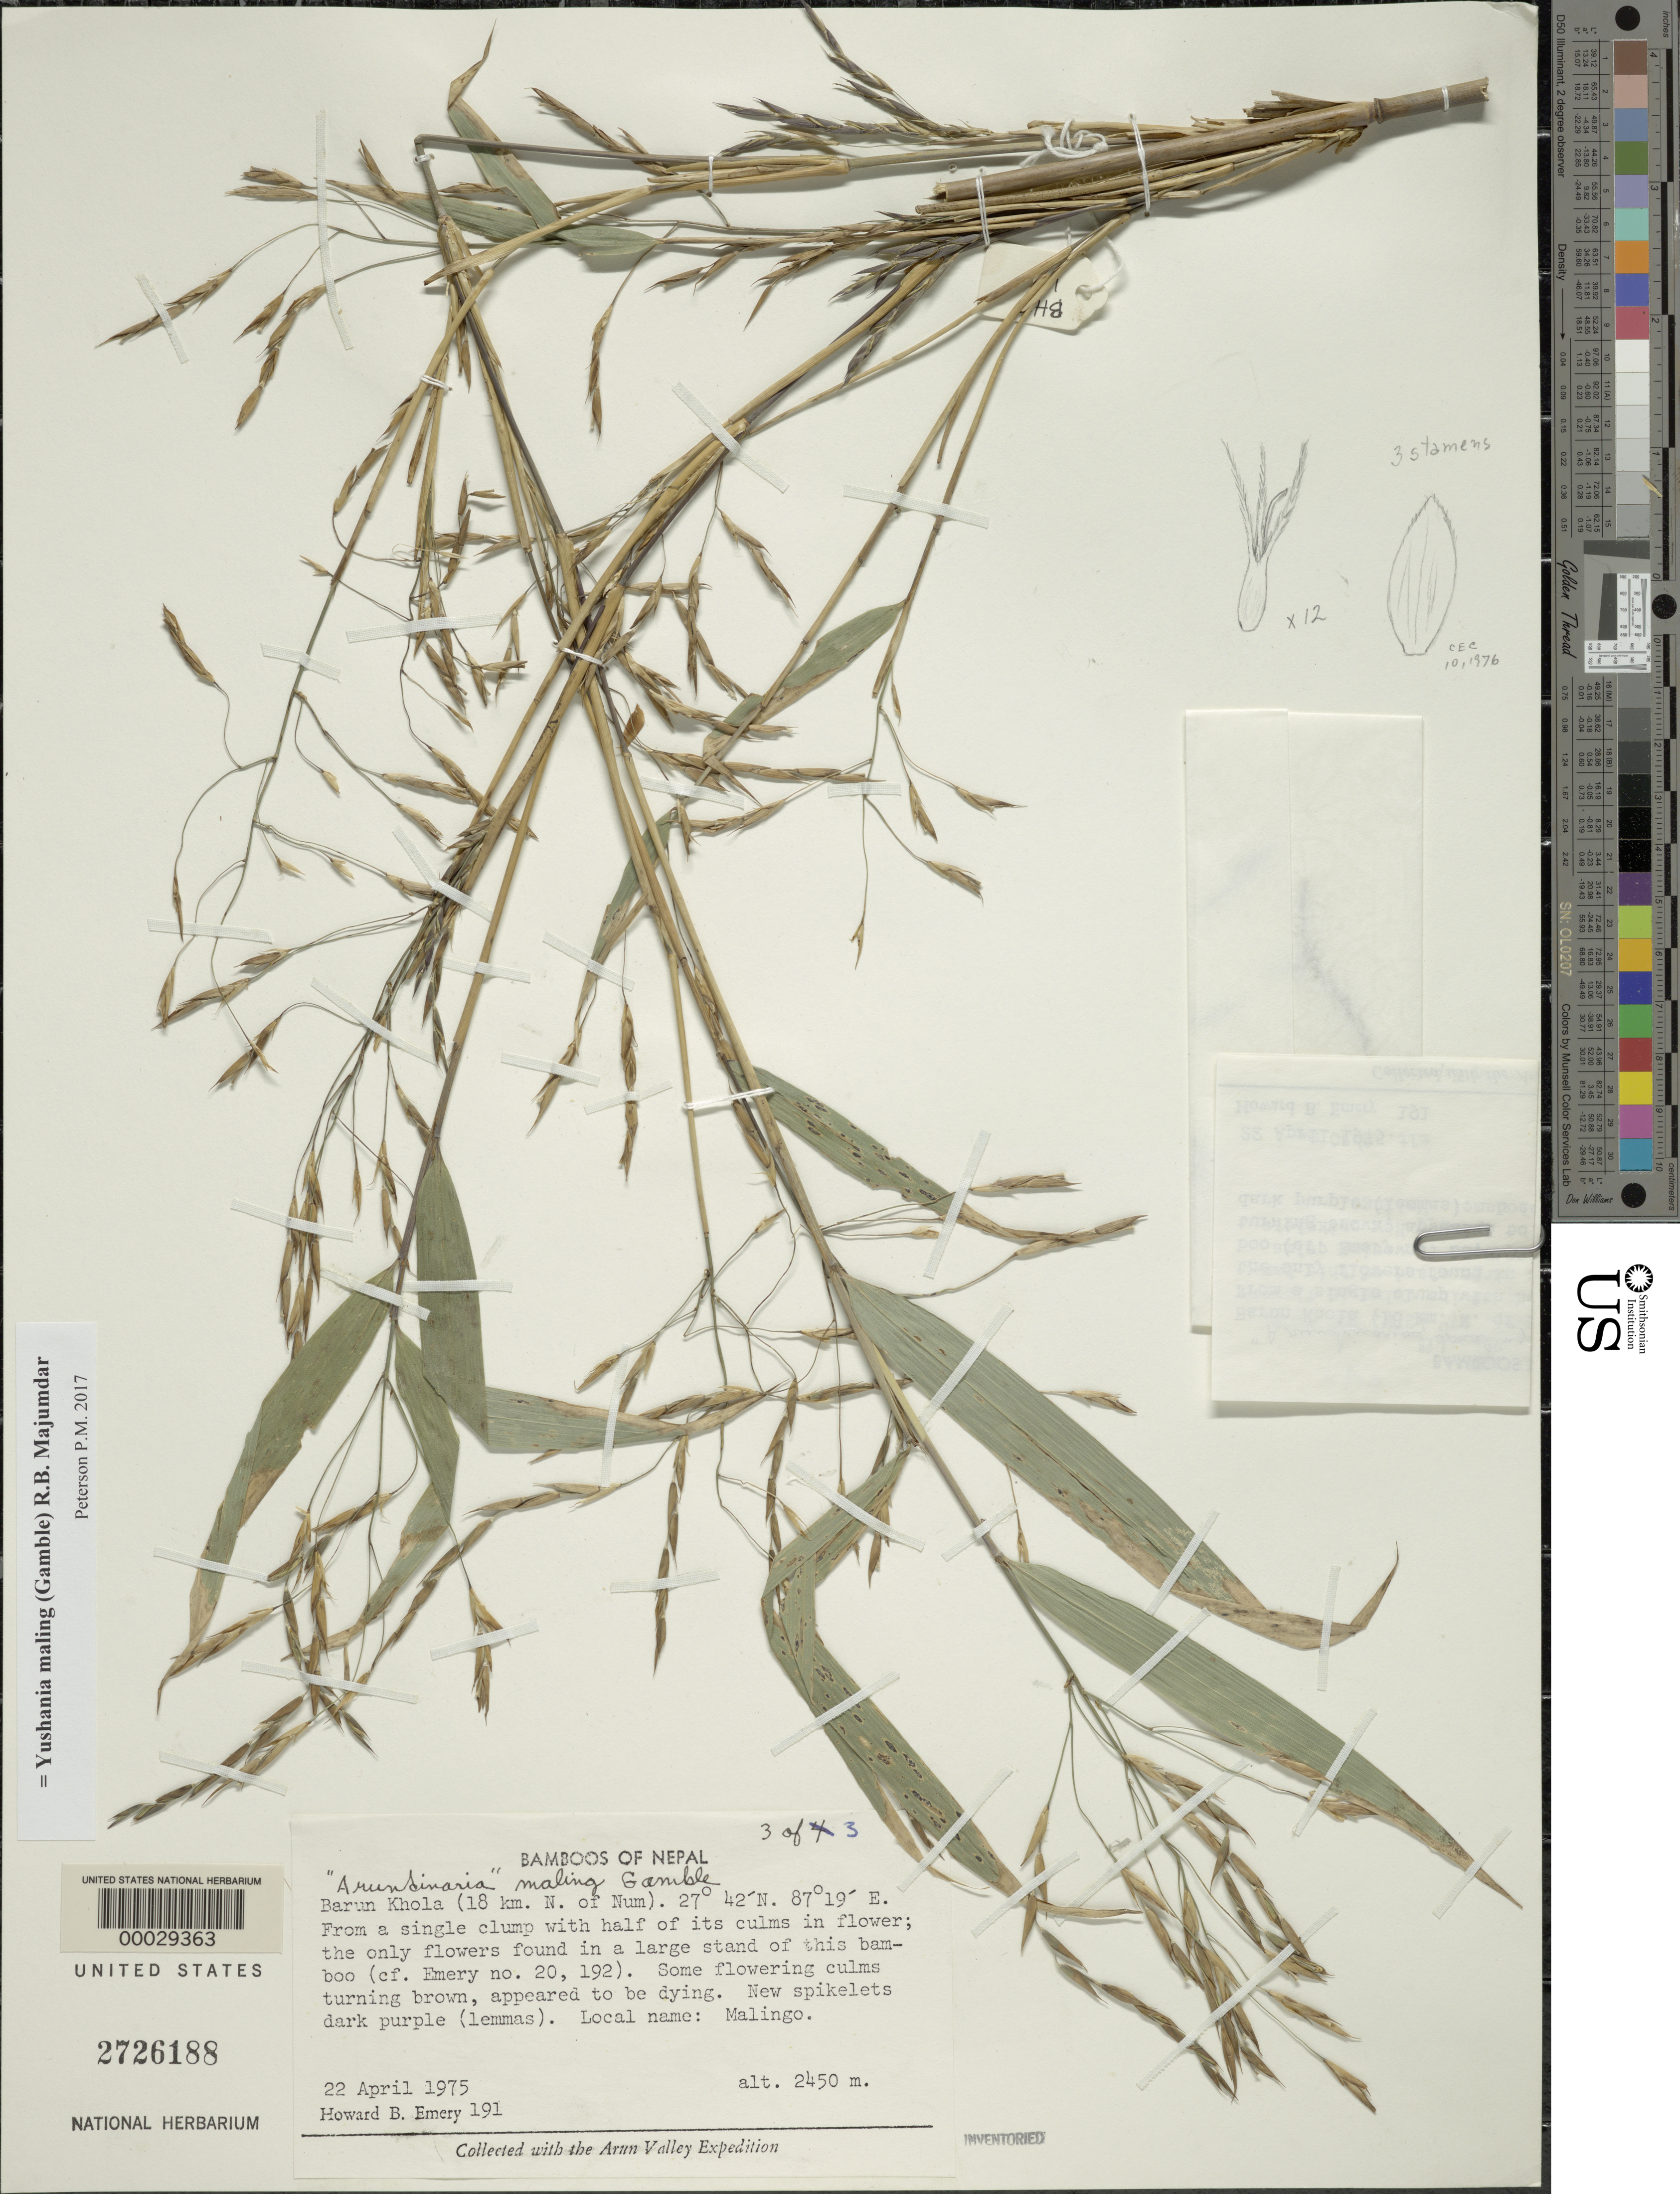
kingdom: Plantae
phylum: Tracheophyta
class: Liliopsida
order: Poales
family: Poaceae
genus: Yushania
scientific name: Yushania maling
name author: (Gamble) R.B. Majumdar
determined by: Poaceae Reorganization Project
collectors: H. B. Emery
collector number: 191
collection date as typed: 22 Apr 1975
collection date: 1975-04-22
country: Nepal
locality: Barun Khola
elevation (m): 2450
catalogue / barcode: US 2726188